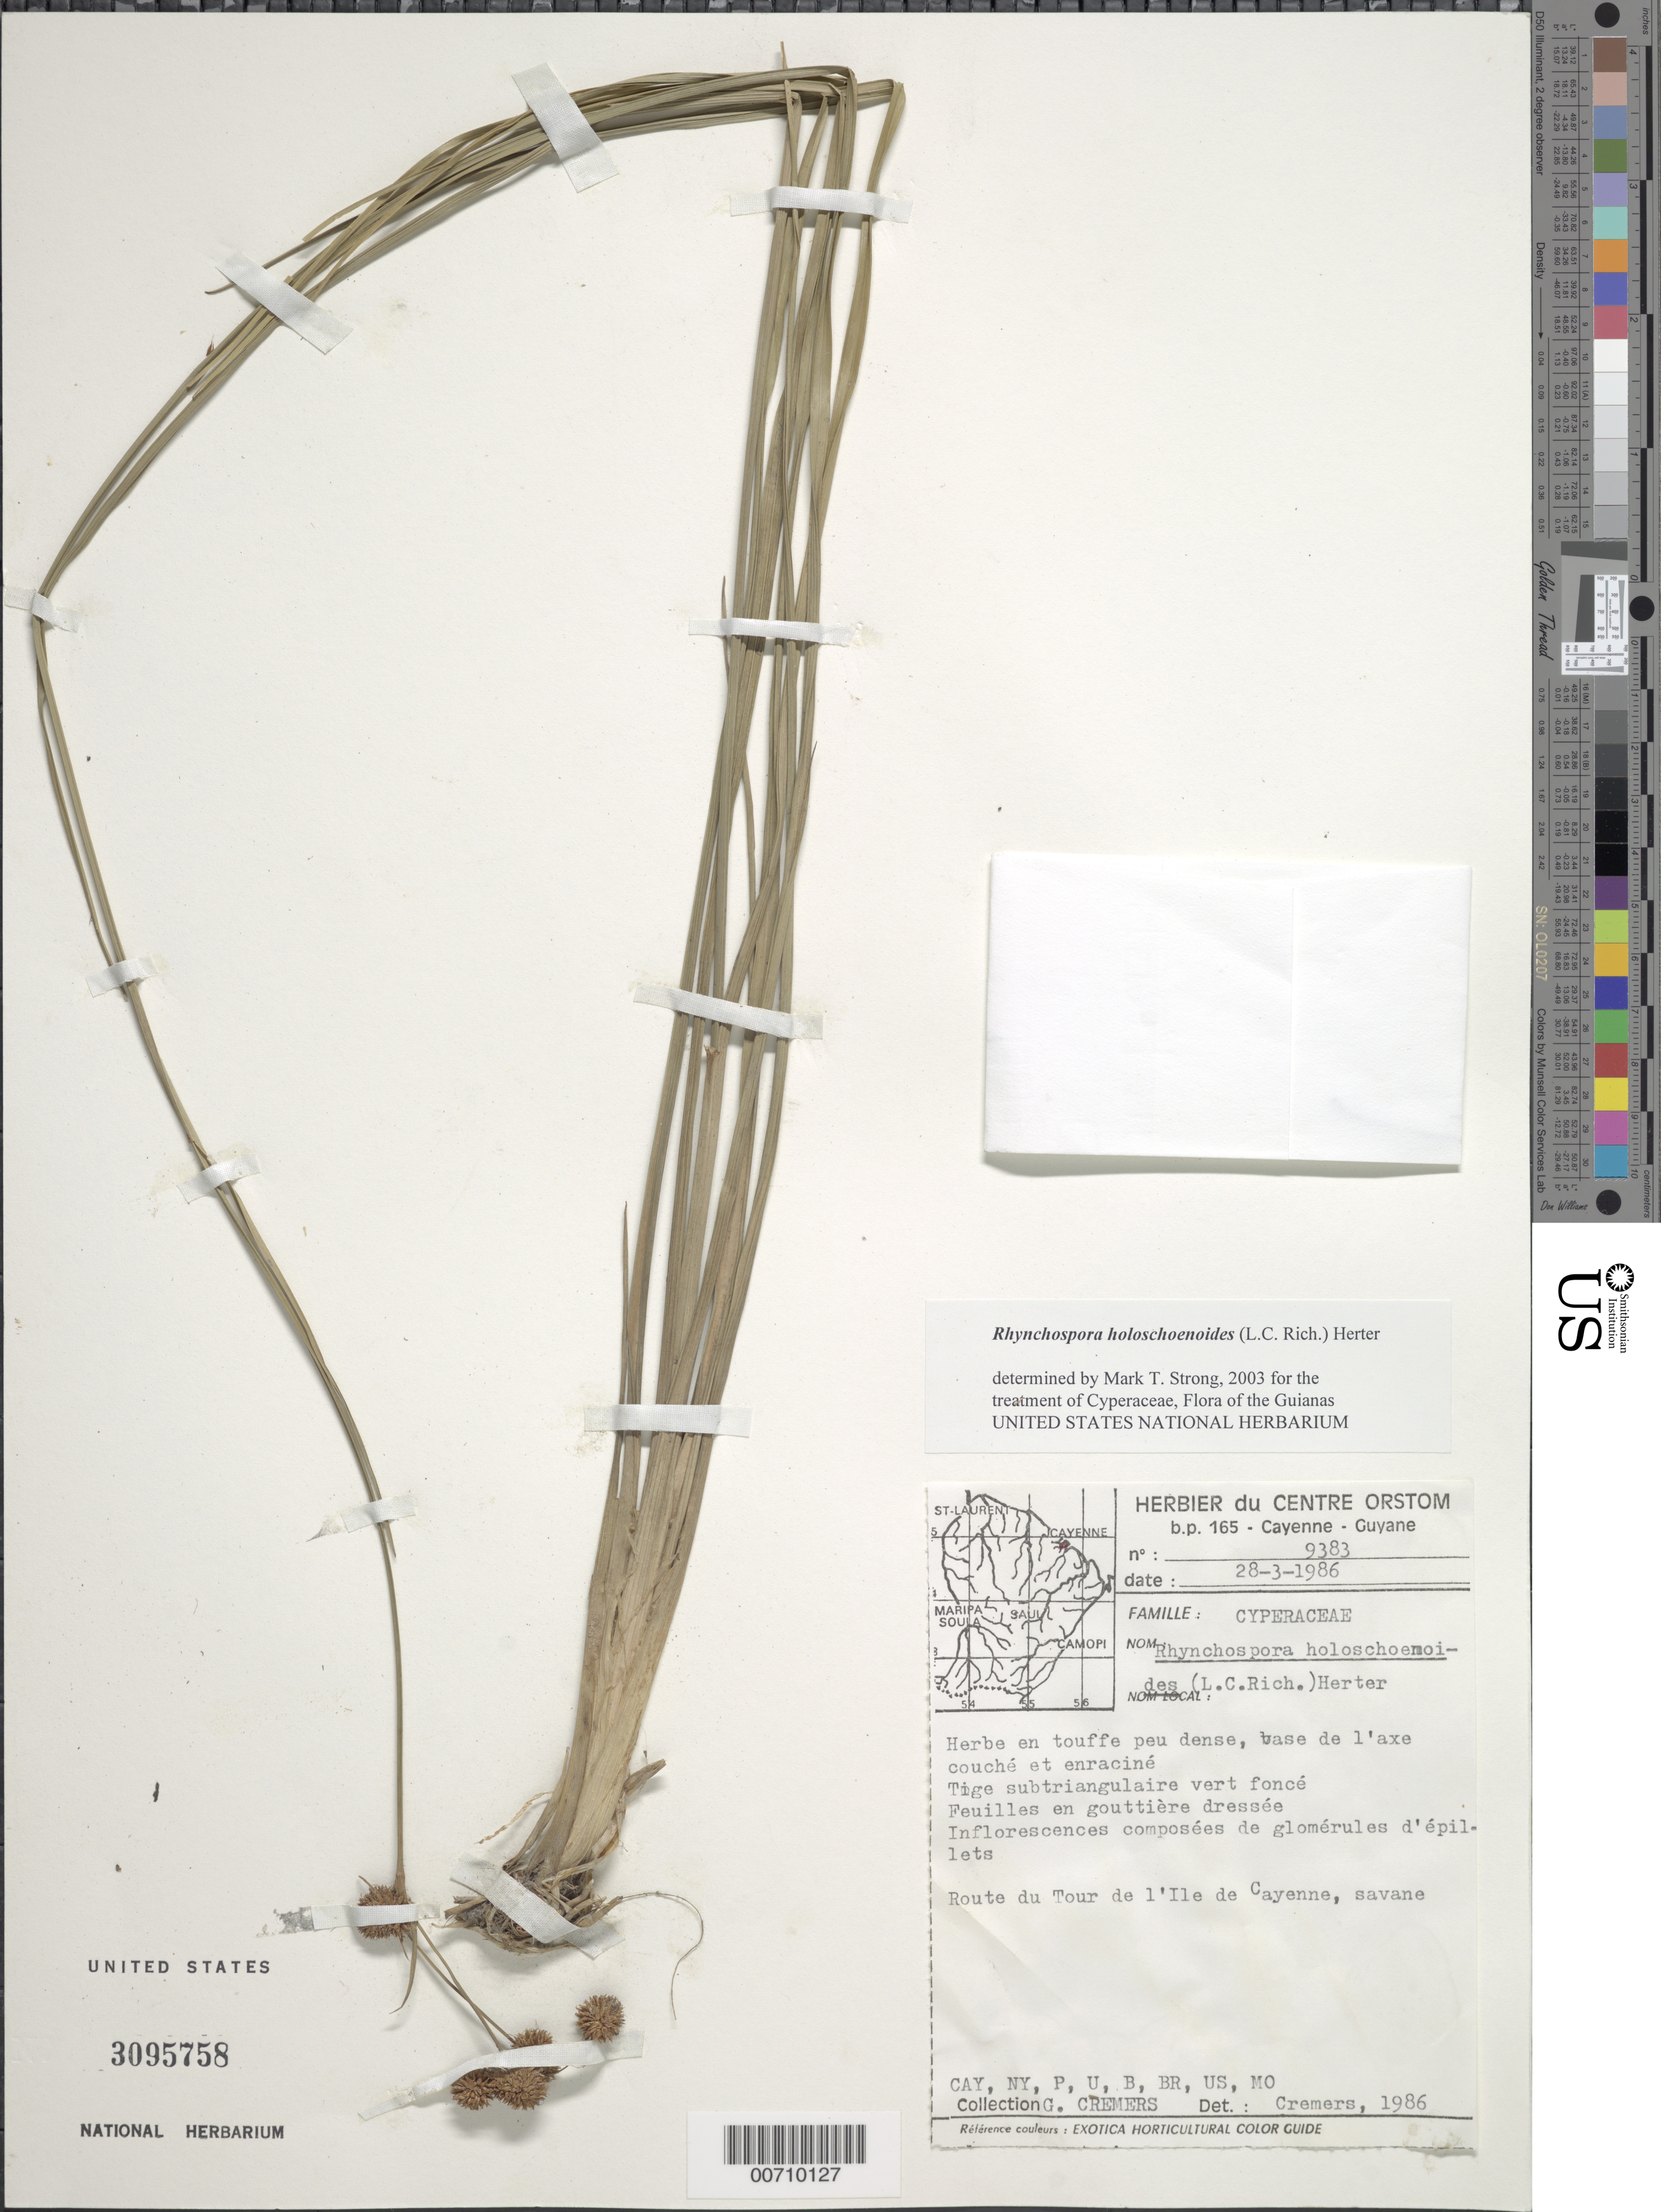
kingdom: Plantae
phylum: Tracheophyta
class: Liliopsida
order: Poales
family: Cyperaceae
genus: Rhynchospora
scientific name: Rhynchospora holoschoenoides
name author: (Rich.) Herter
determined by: Strong, M. T., (US), Smithsonian Institution - National Museum of Natural History (UNITED STATES)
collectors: G. Cremers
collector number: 9383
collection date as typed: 28-Mar-86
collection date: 1986-03-28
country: French Guiana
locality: Ile de Cayenne, route du Tour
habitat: Savanna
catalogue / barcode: US 3095758